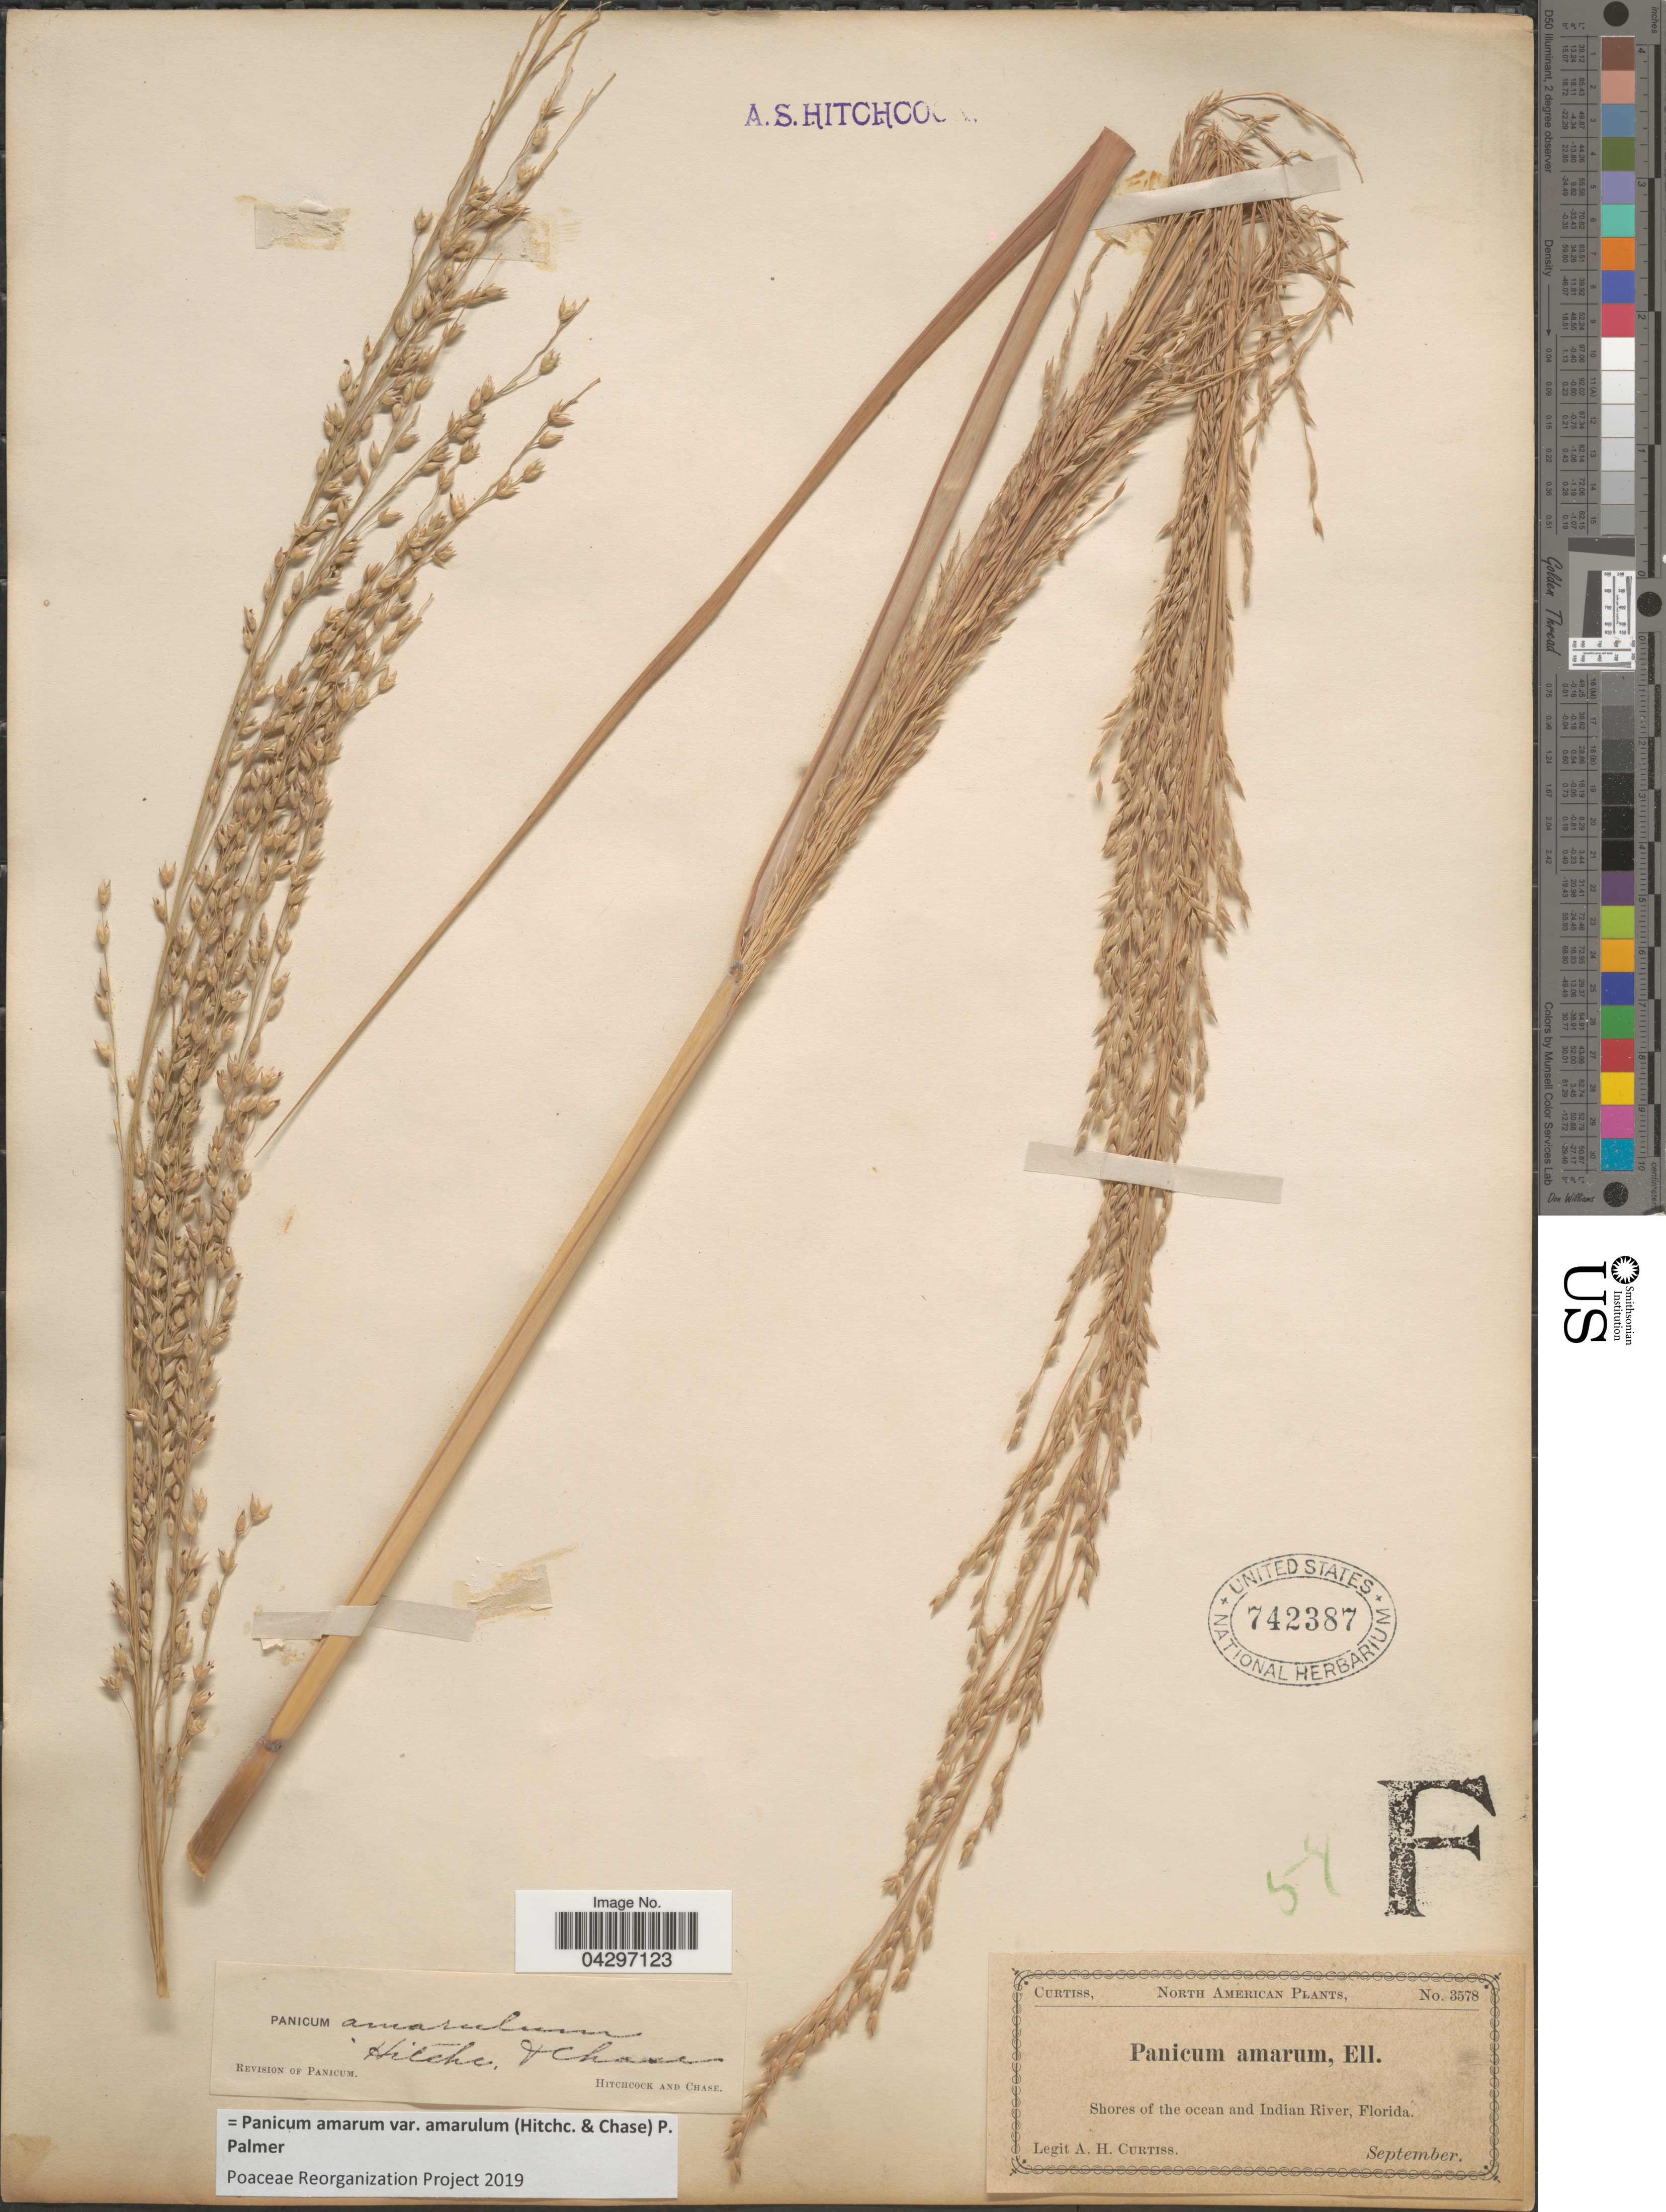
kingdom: Plantae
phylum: Tracheophyta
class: Liliopsida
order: Poales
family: Poaceae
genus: Panicum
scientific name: Panicum amarum var. amarulum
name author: (Hitchc. & Chase) Freckmann & Lelong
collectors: A. H. Curtiss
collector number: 3578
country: United States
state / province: Florida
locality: Shores of the ocean and Indian River.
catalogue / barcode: US 742387